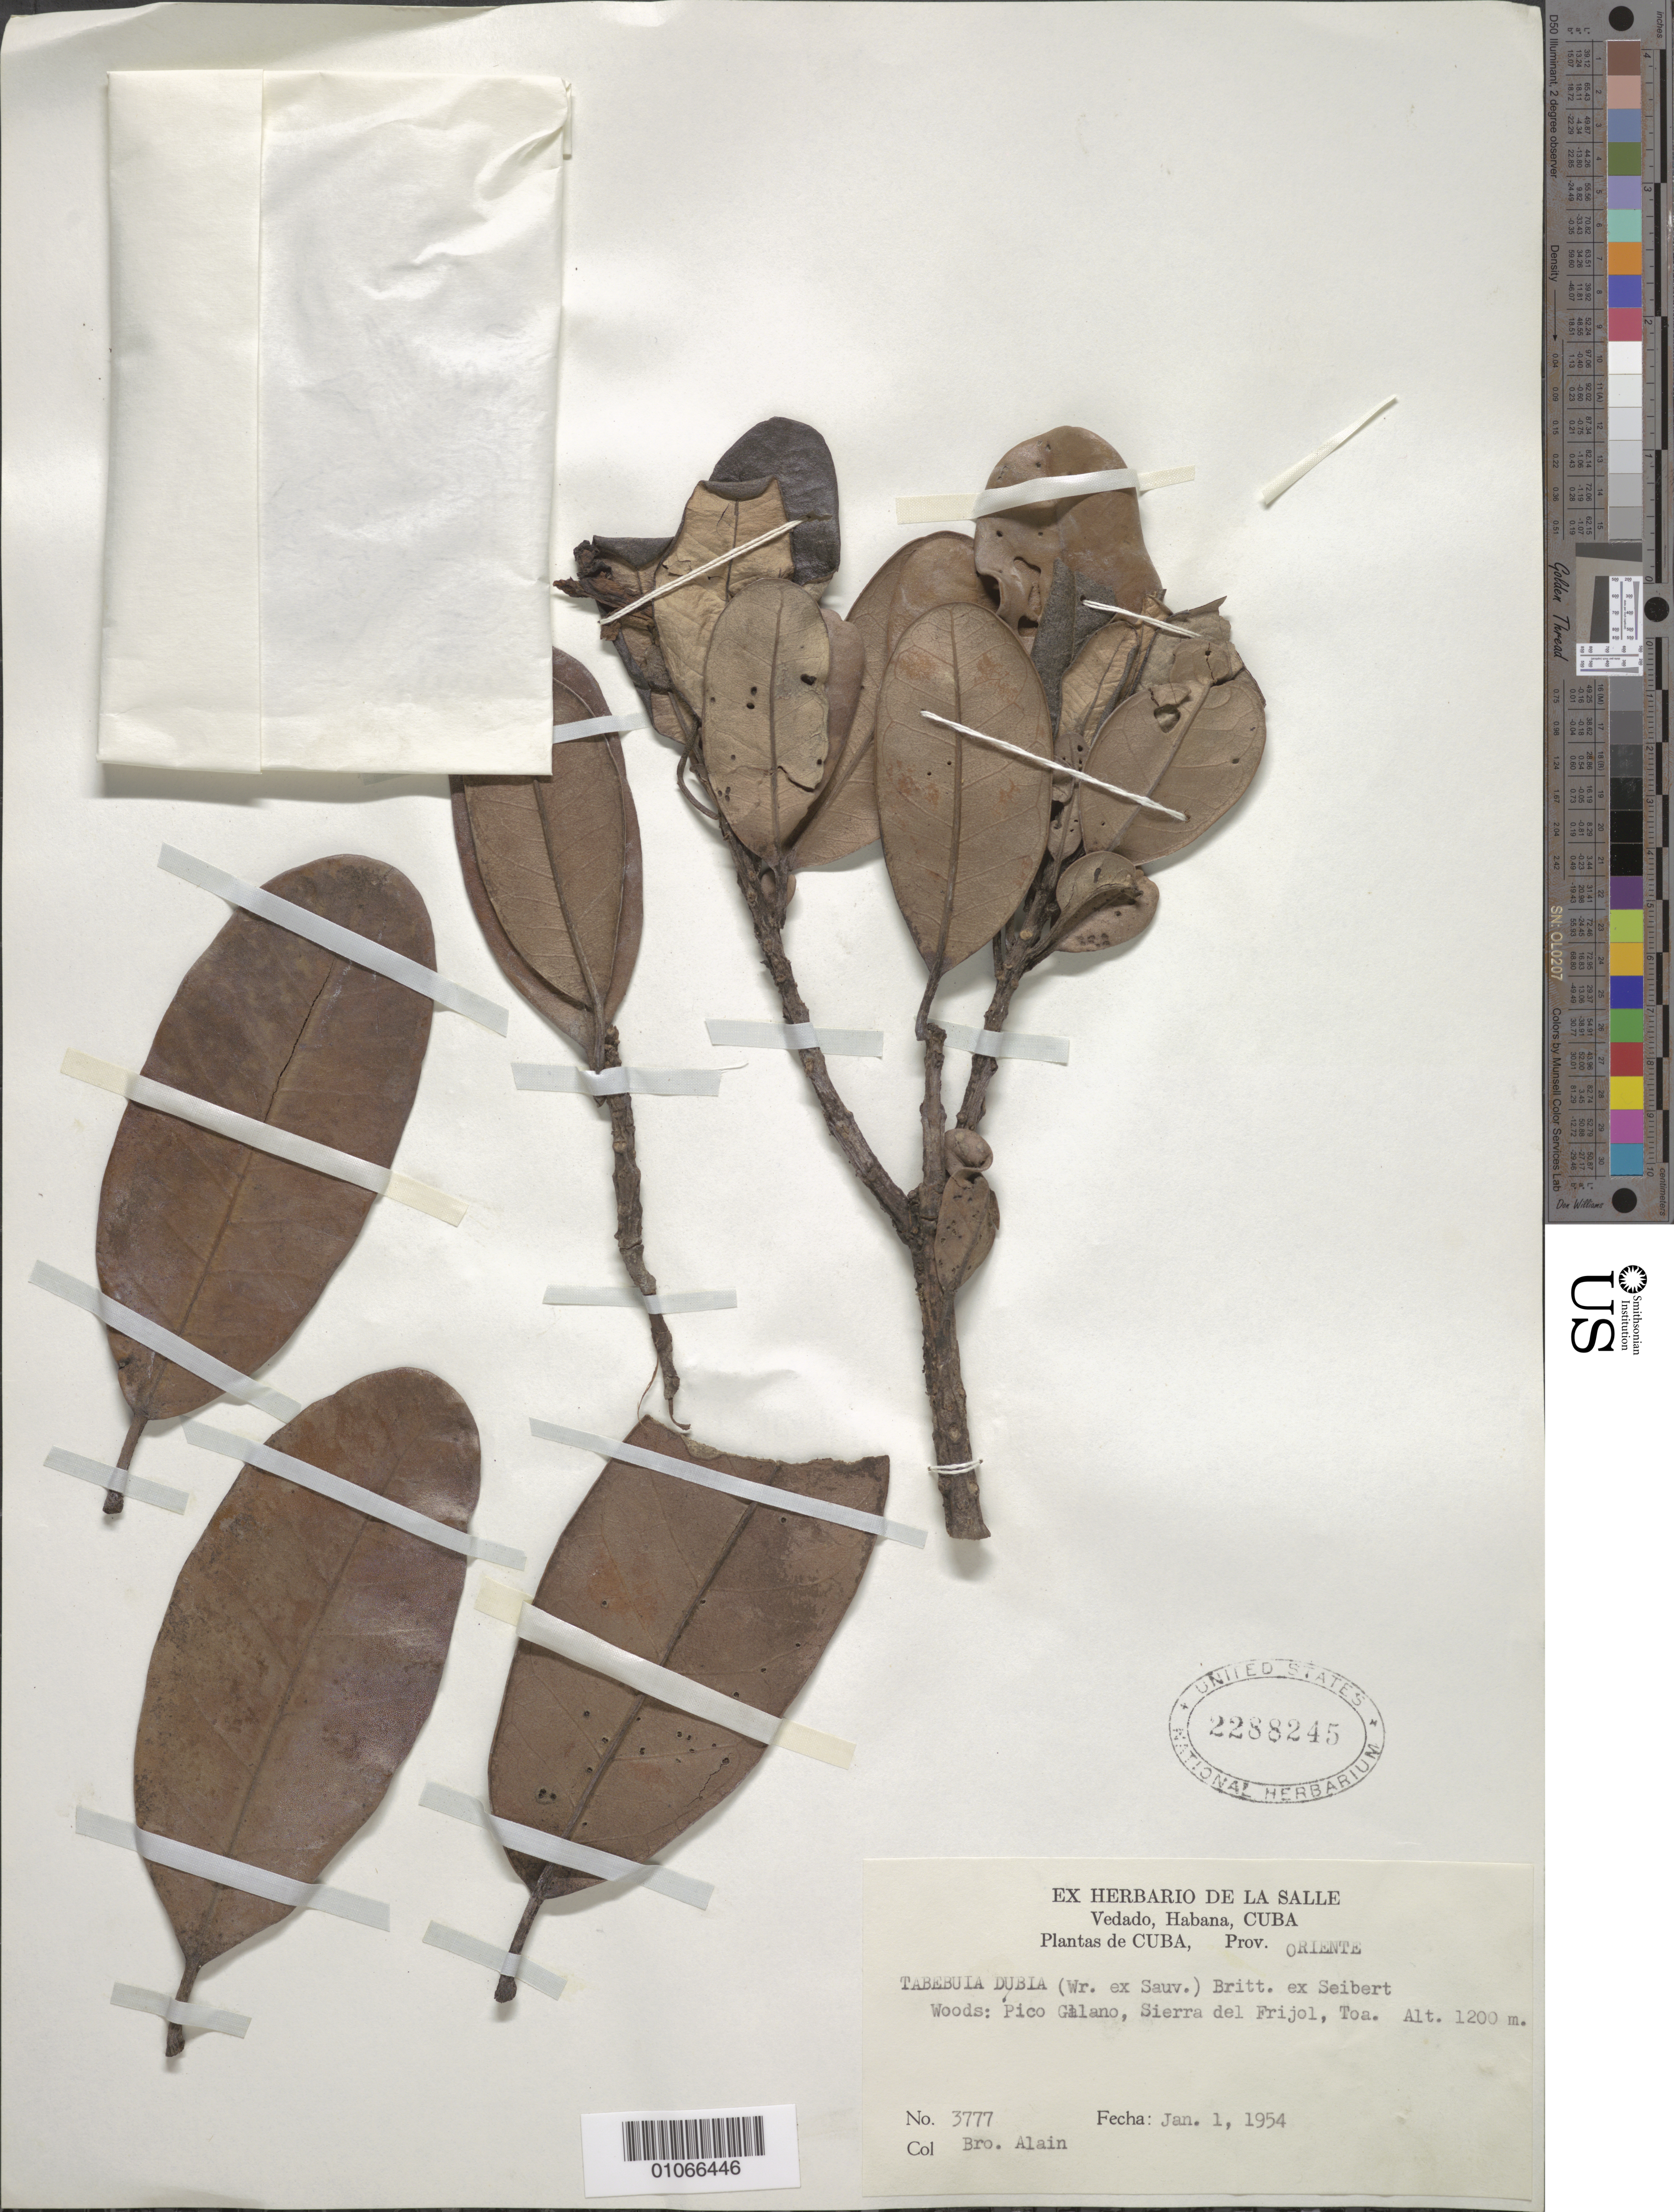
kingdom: Plantae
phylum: Tracheophyta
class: Magnoliopsida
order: Lamiales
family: Bignoniaceae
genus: Tabebuia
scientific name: Tabebuia dubia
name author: (C. Wright) Britton ex Seibert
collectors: A. H. Liogier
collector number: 3777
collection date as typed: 01 Jan 1954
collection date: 1954-01-01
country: Cuba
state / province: Oriente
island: Cuba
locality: Woods: Pico Galano, Sierra del Frijol, Toa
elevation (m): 1200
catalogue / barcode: US 2288245